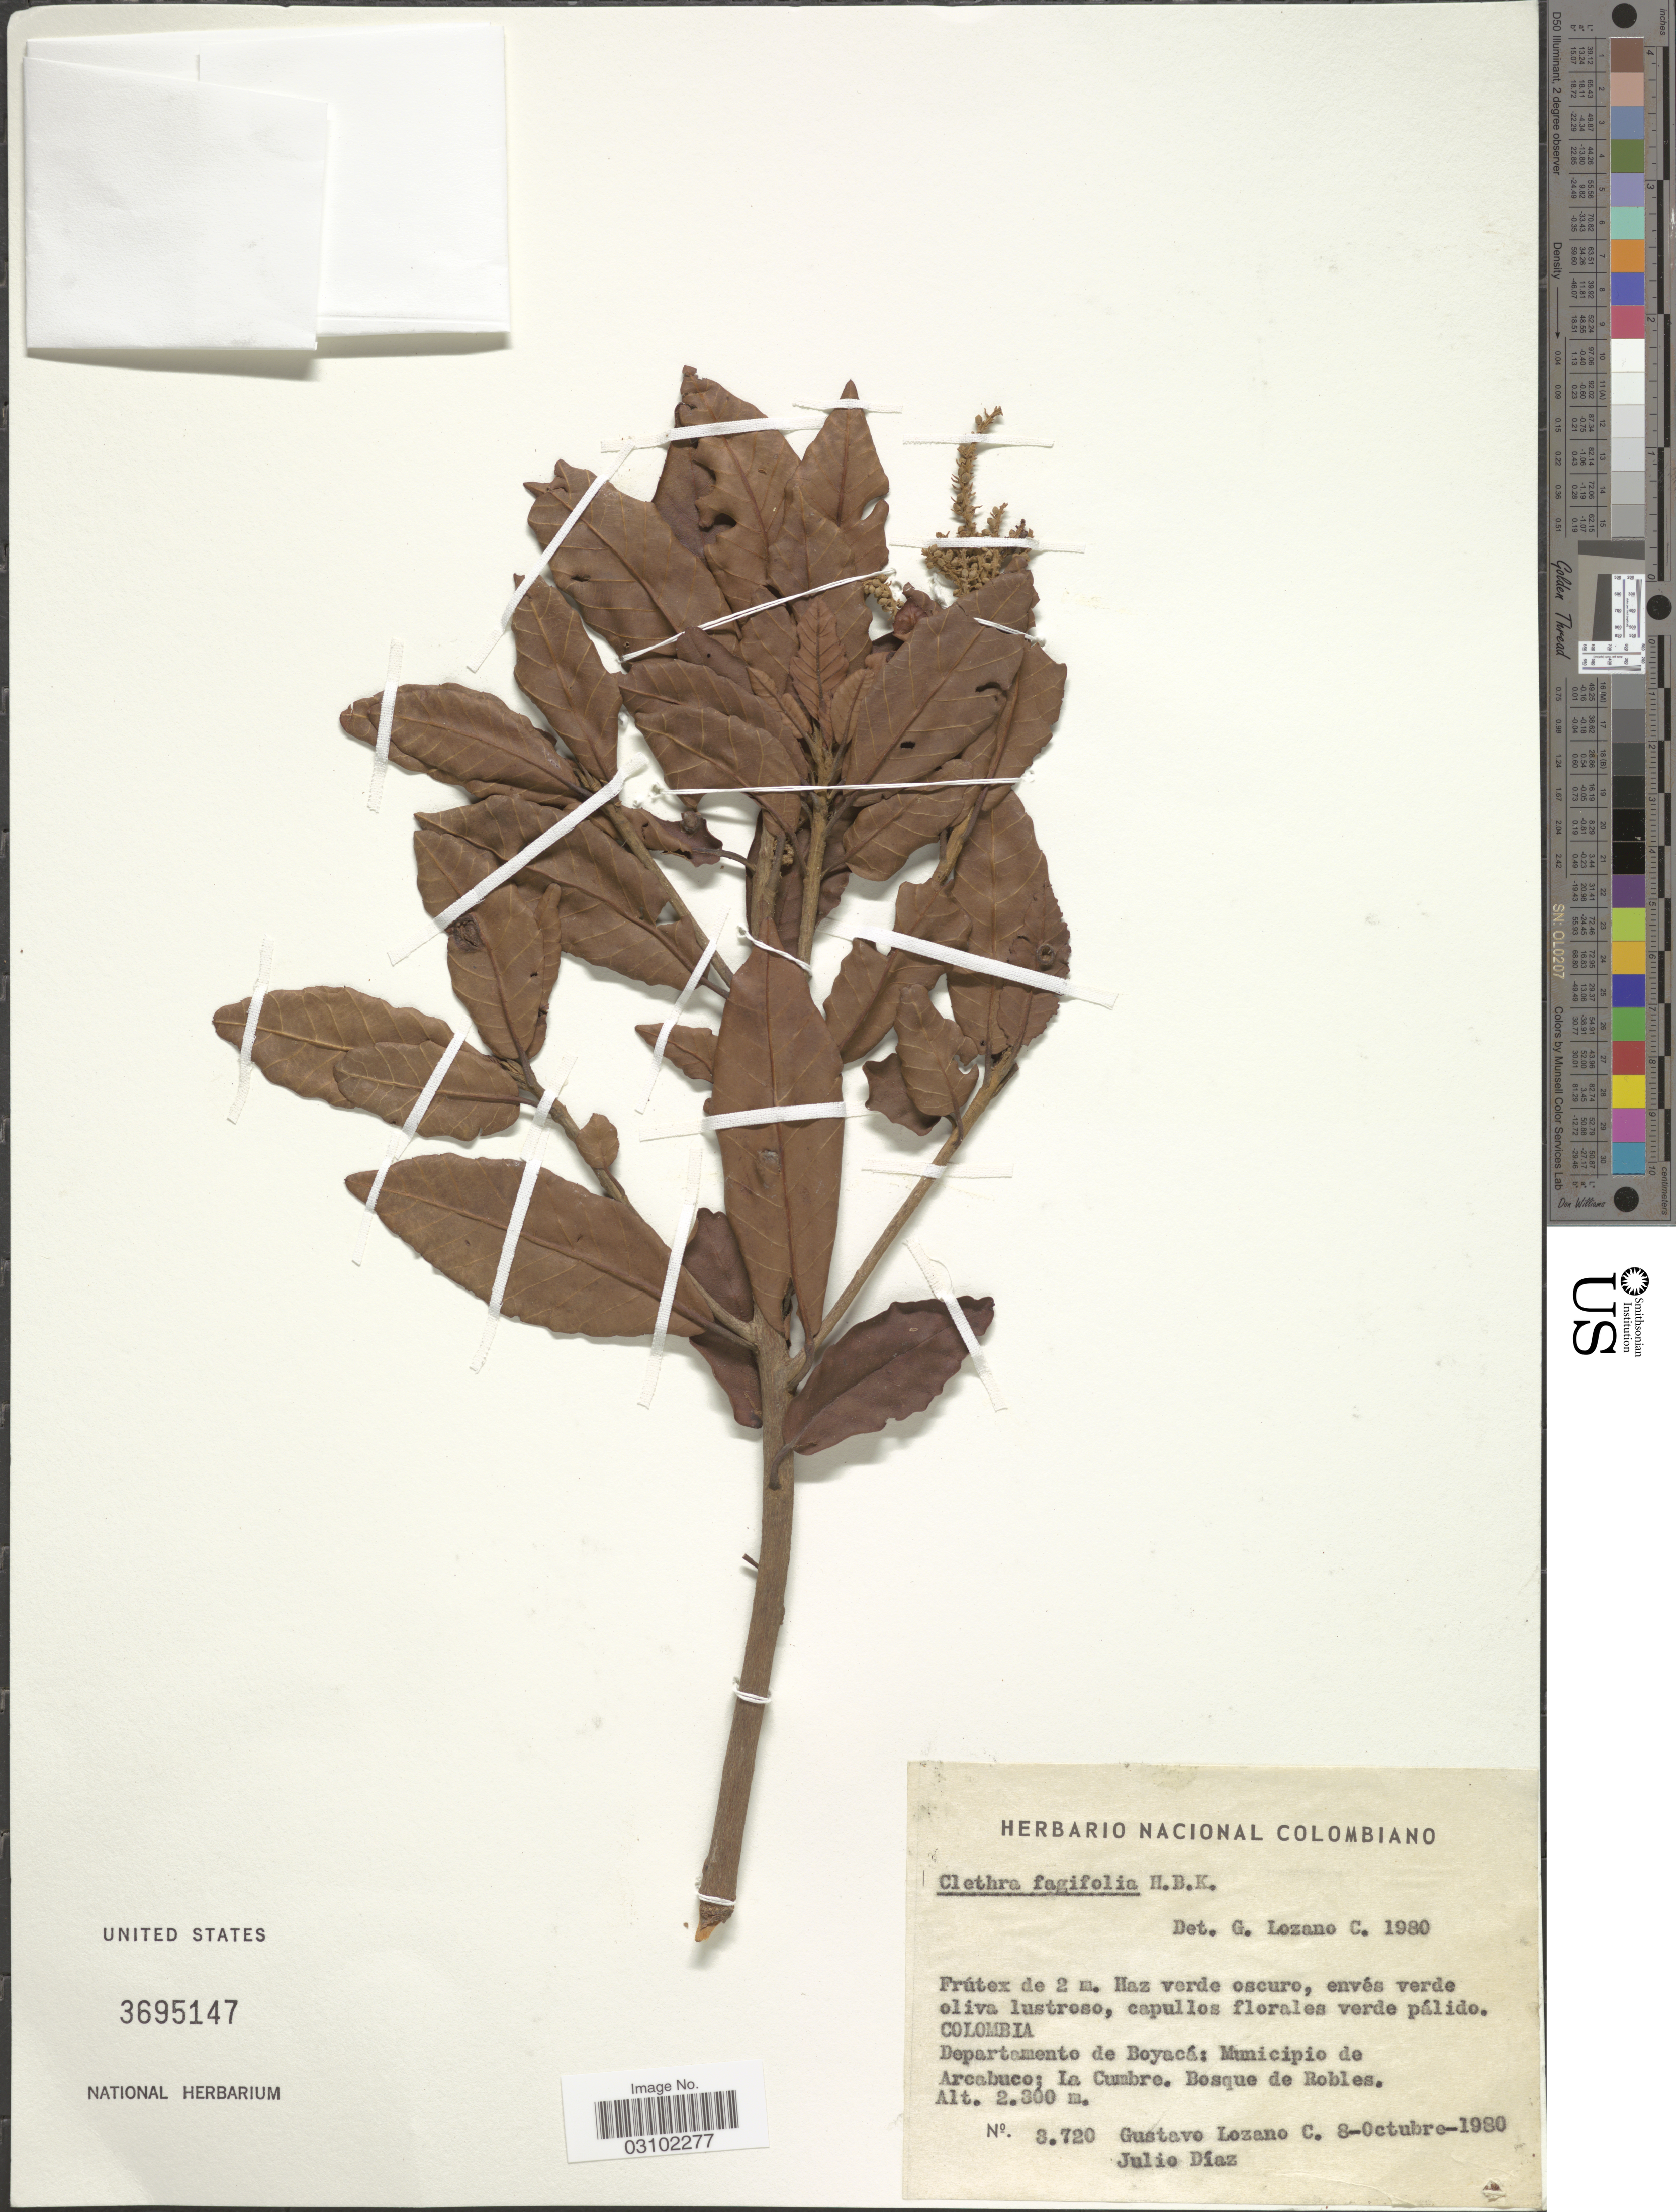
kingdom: Plantae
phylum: Tracheophyta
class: Magnoliopsida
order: Ericales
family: Clethraceae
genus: Clethra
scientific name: Clethra fagifolia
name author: Kunth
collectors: G. Lozano-Contreras & J. Diaz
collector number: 3720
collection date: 1980-10-08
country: Colombia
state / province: Boyacá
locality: Departamento de Boyacá: Municipio de Arcabuco; La Cumbre. Bosque de Robles.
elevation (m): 2300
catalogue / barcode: US 3695147